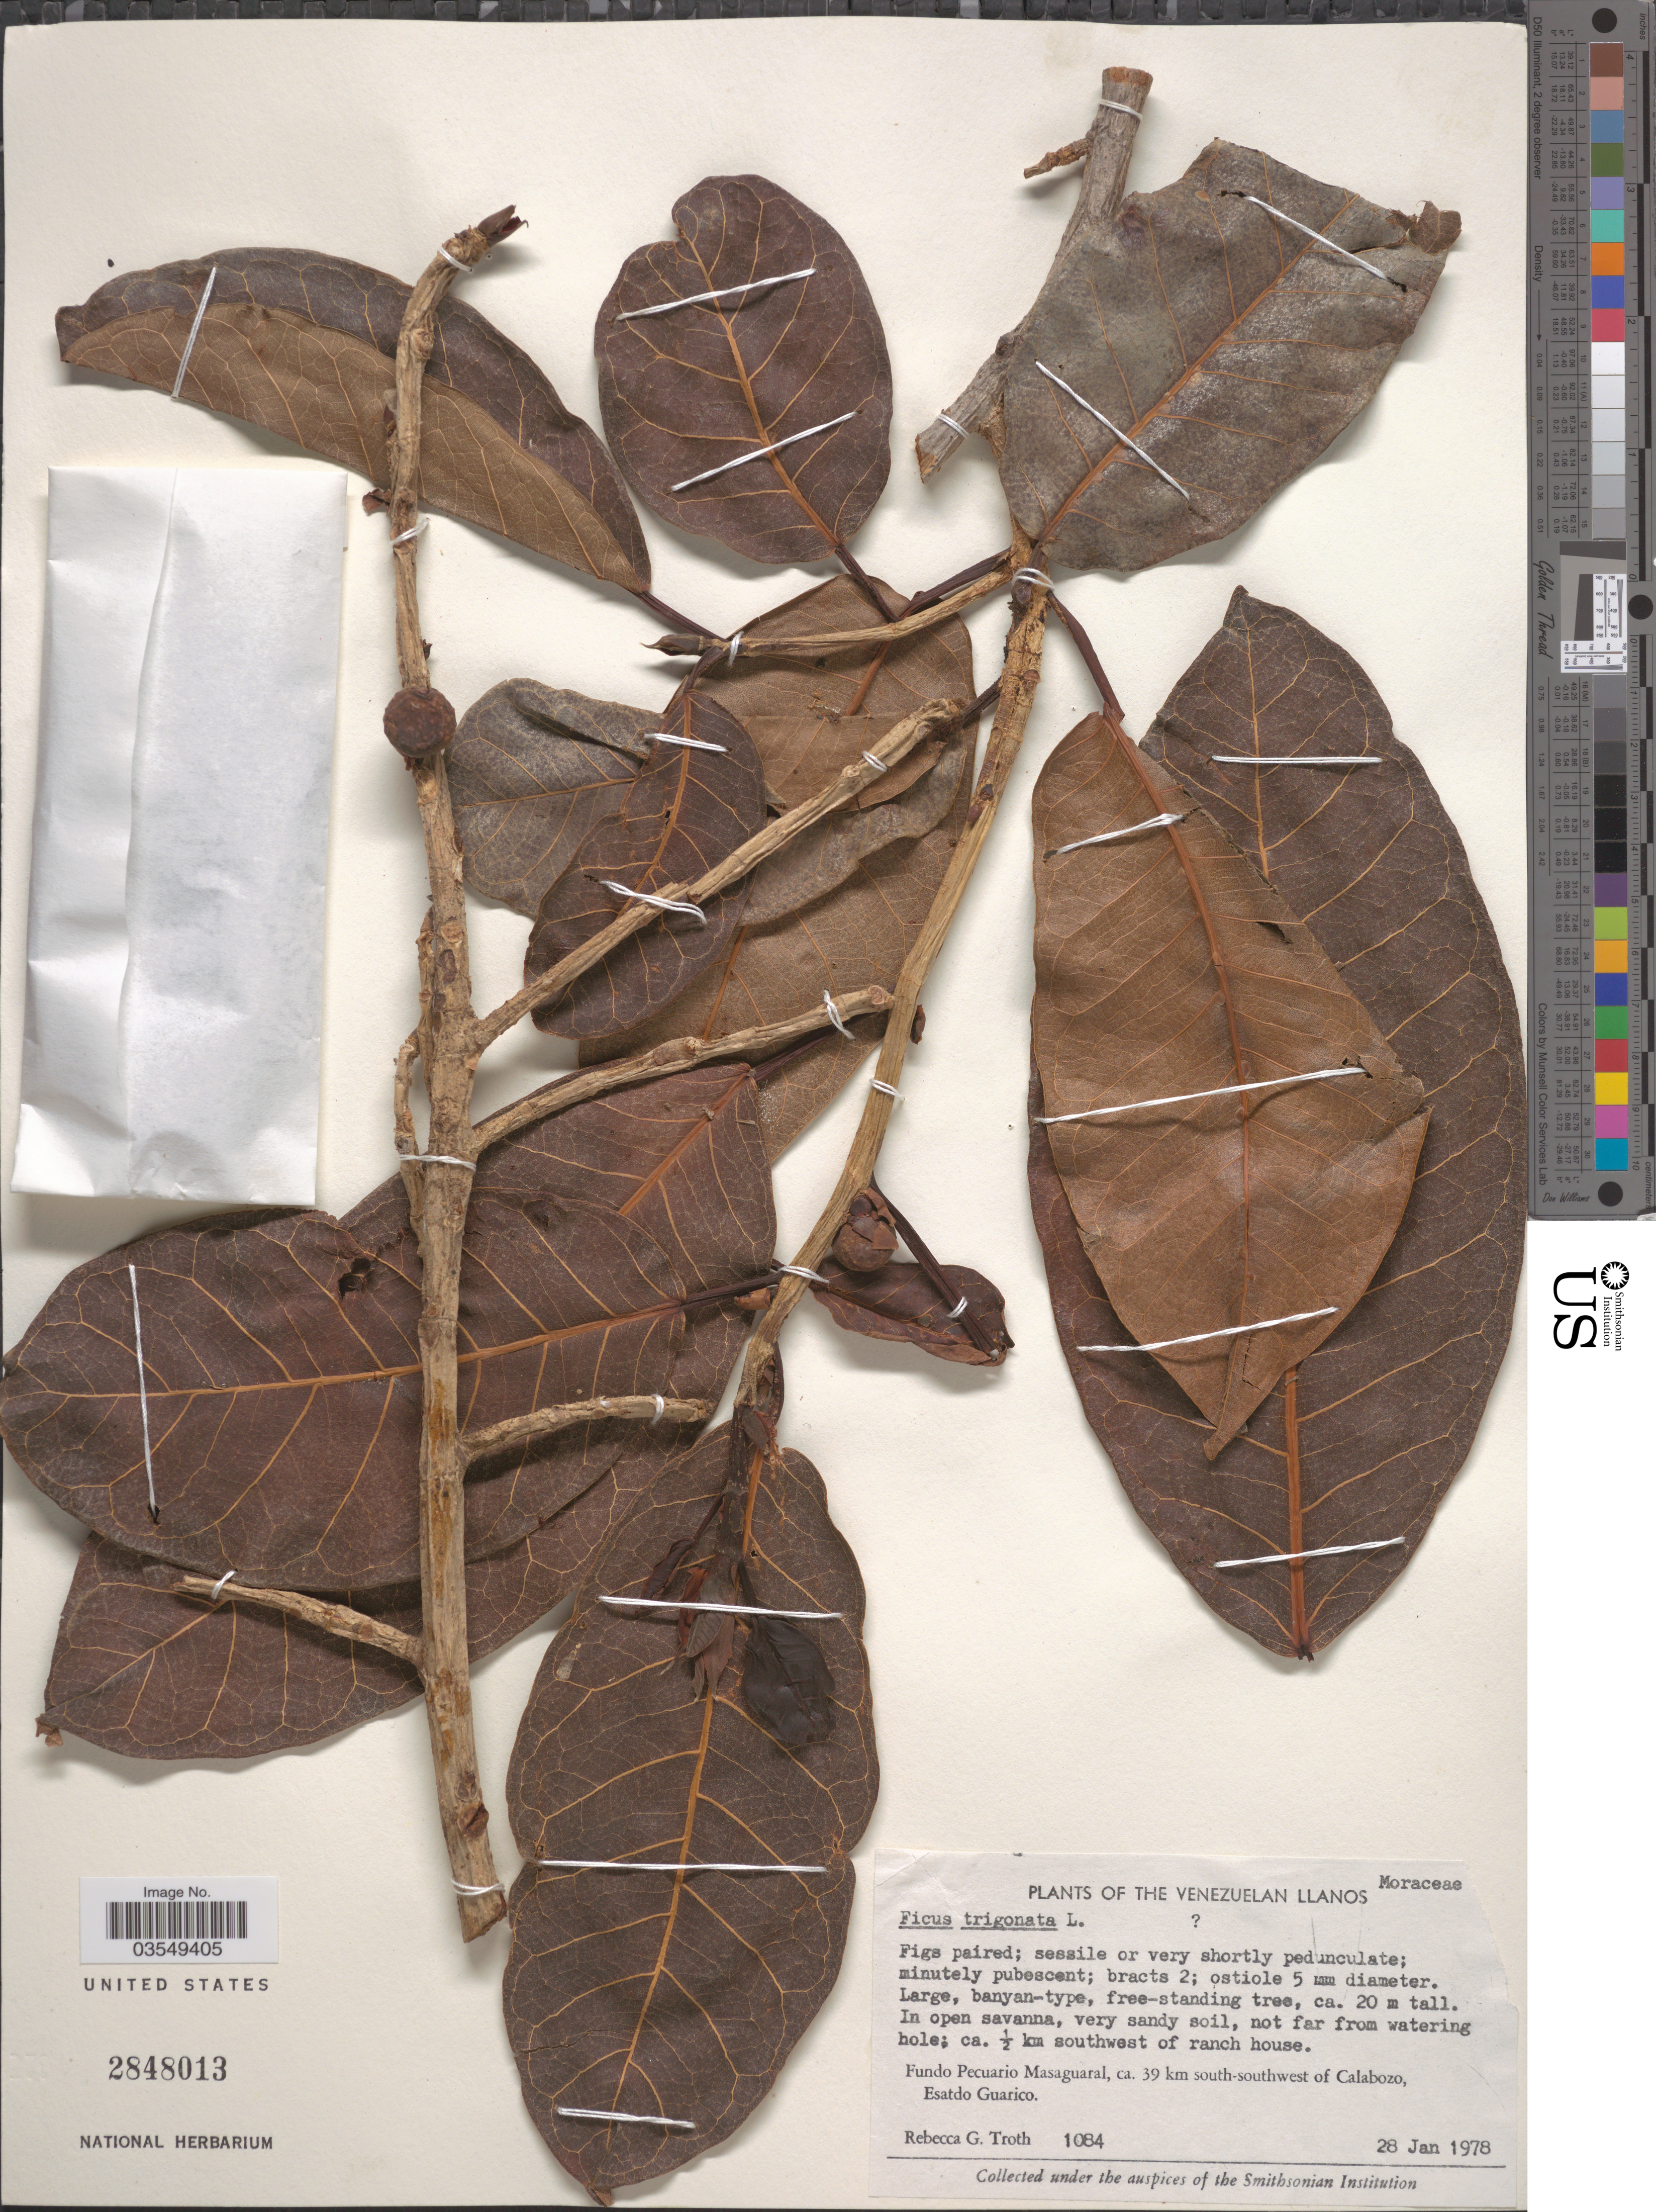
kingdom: Plantae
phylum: Tracheophyta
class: Magnoliopsida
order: Rosales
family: Moraceae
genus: Ficus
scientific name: Ficus trigona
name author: L. f.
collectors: R. Troth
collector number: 1084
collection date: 1978-01-28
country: Venezuela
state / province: Guarico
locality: The Venezuelan Llanos. Ca. ½ km southwest of ranch house. Fundo Pecuario Masaguaral, ca. 39 km south-southwest of Calabozo.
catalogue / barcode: US 2848013